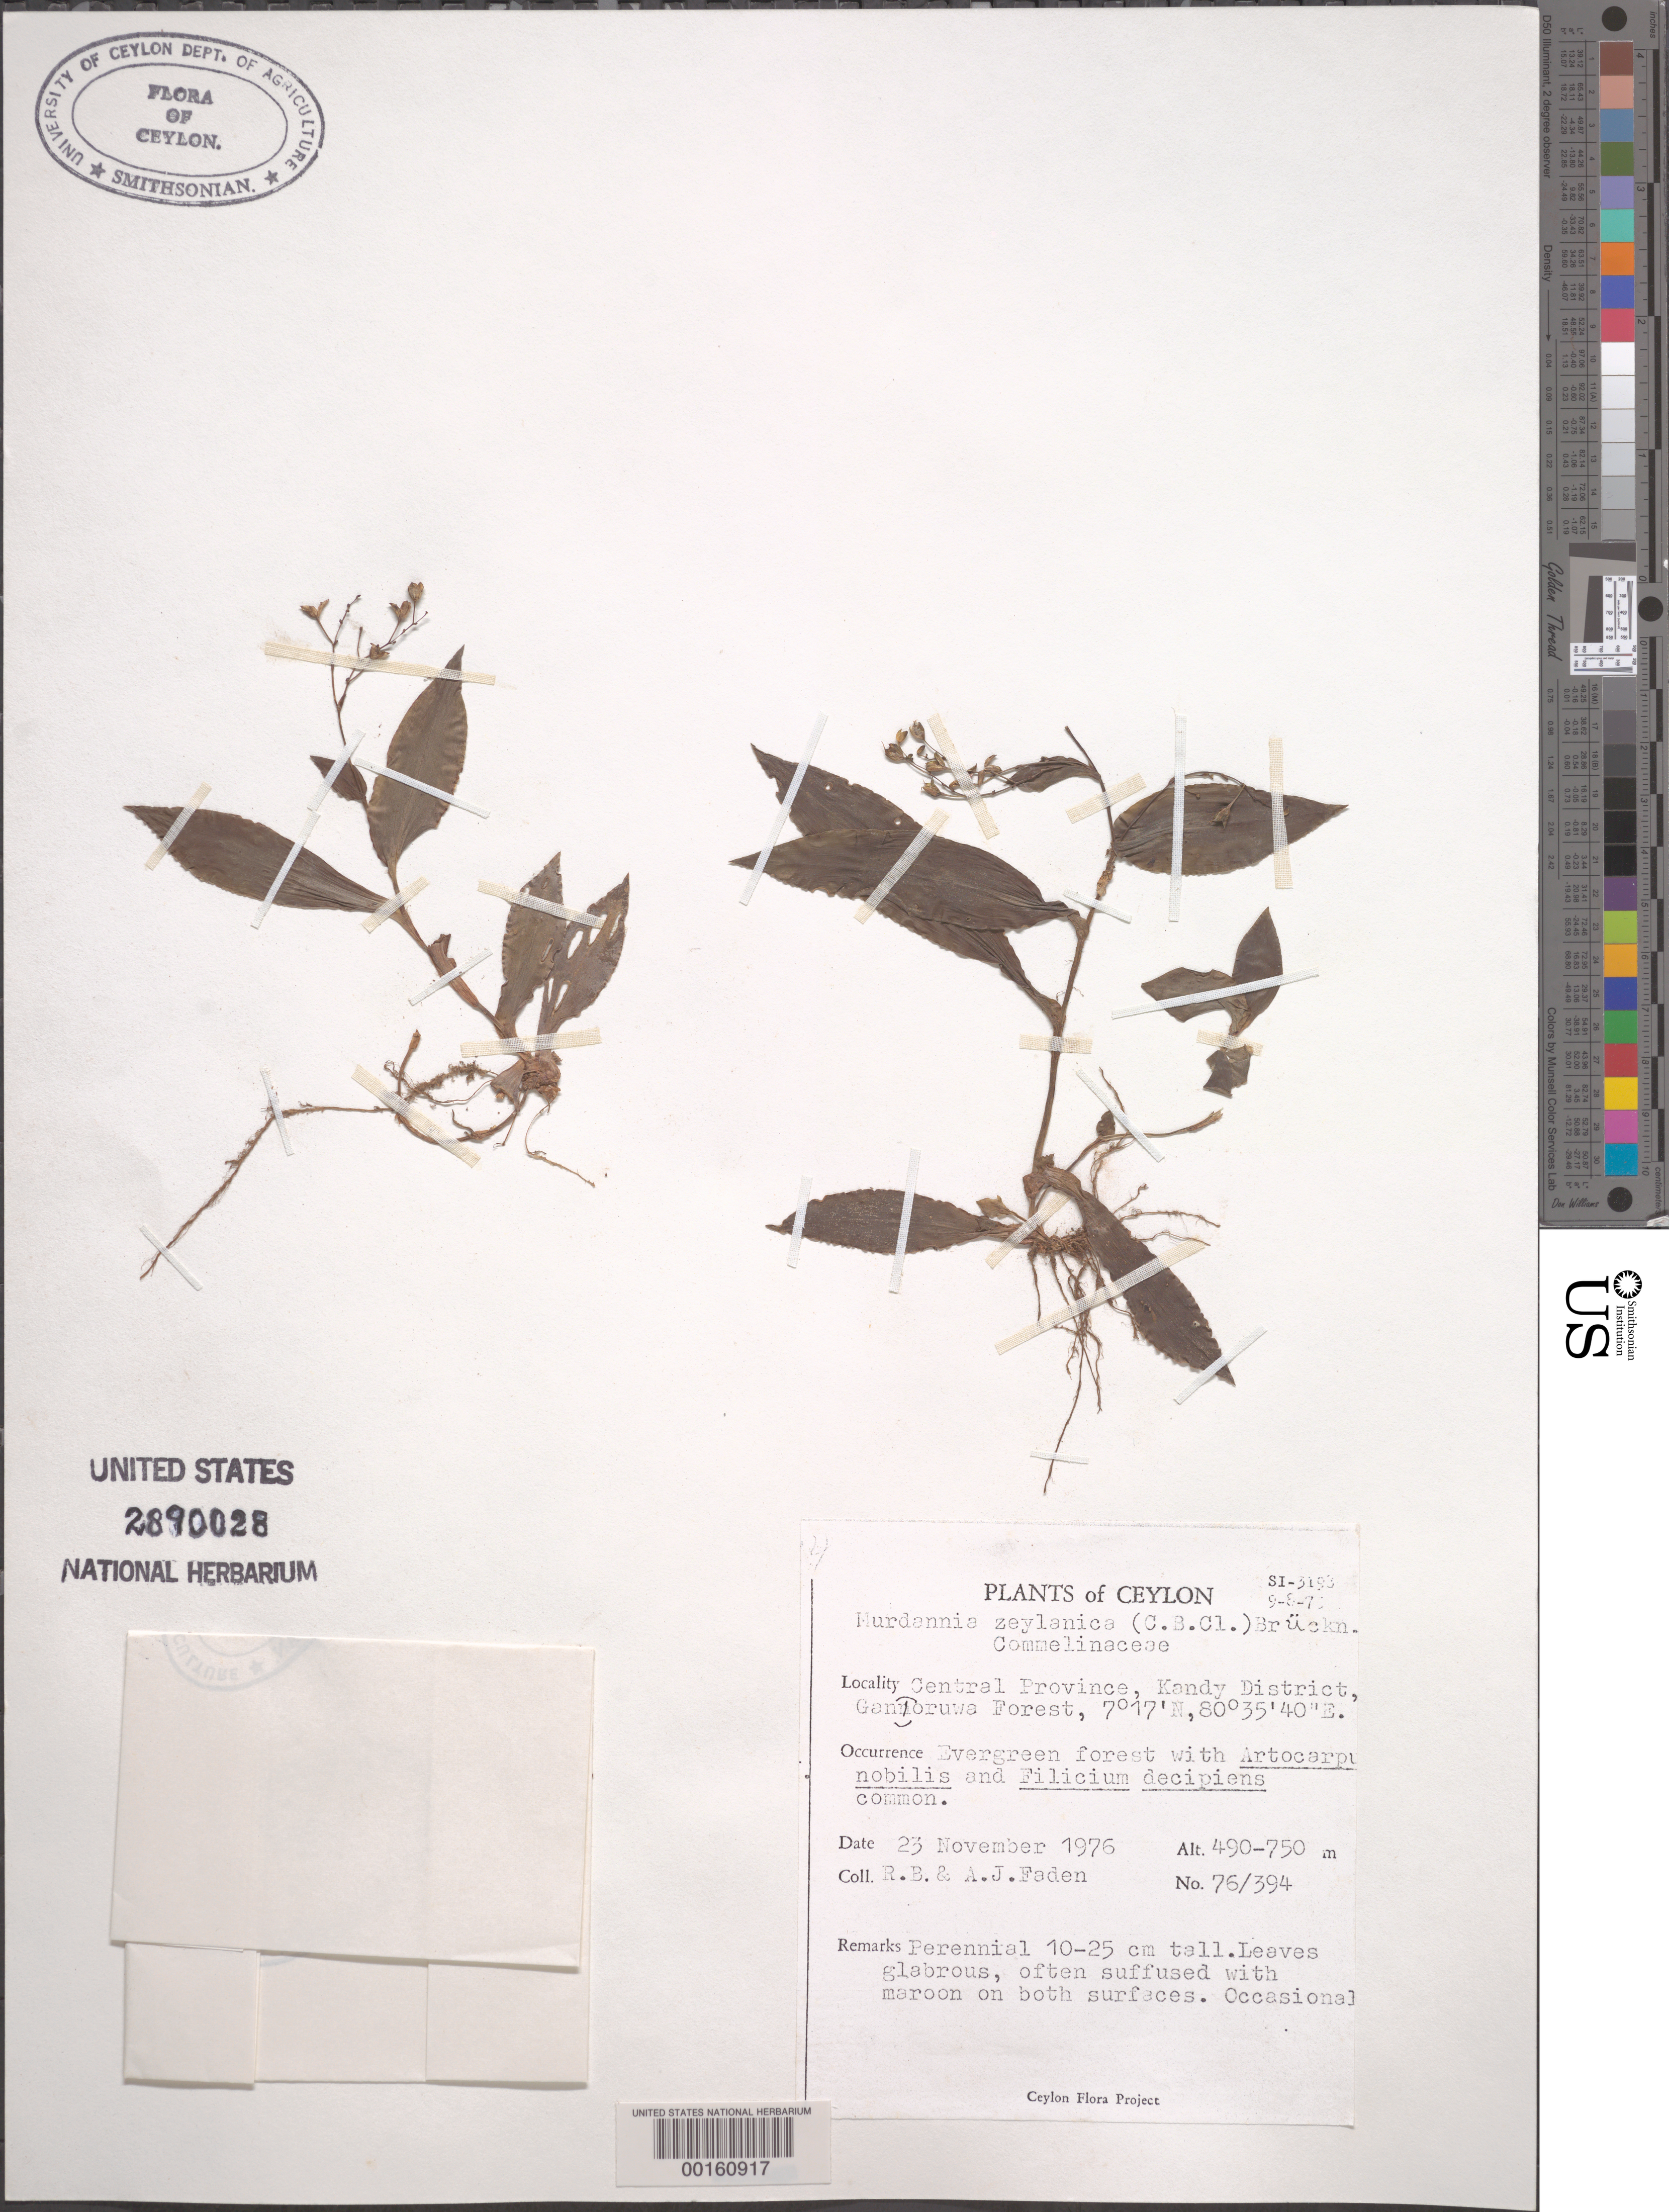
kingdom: Plantae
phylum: Tracheophyta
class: Liliopsida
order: Commelinales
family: Commelinaceae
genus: Murdannia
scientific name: Murdannia zeylanica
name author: (C.B. Clarke) G. Brückn.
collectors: R. B. Faden & A. J. Faden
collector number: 76/394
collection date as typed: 23 Nov 1976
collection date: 1976-11-23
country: Sri Lanka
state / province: Central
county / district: Kandy Dist.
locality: Ganoruwa forest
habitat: Evergreen forest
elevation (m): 490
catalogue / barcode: US 2890028